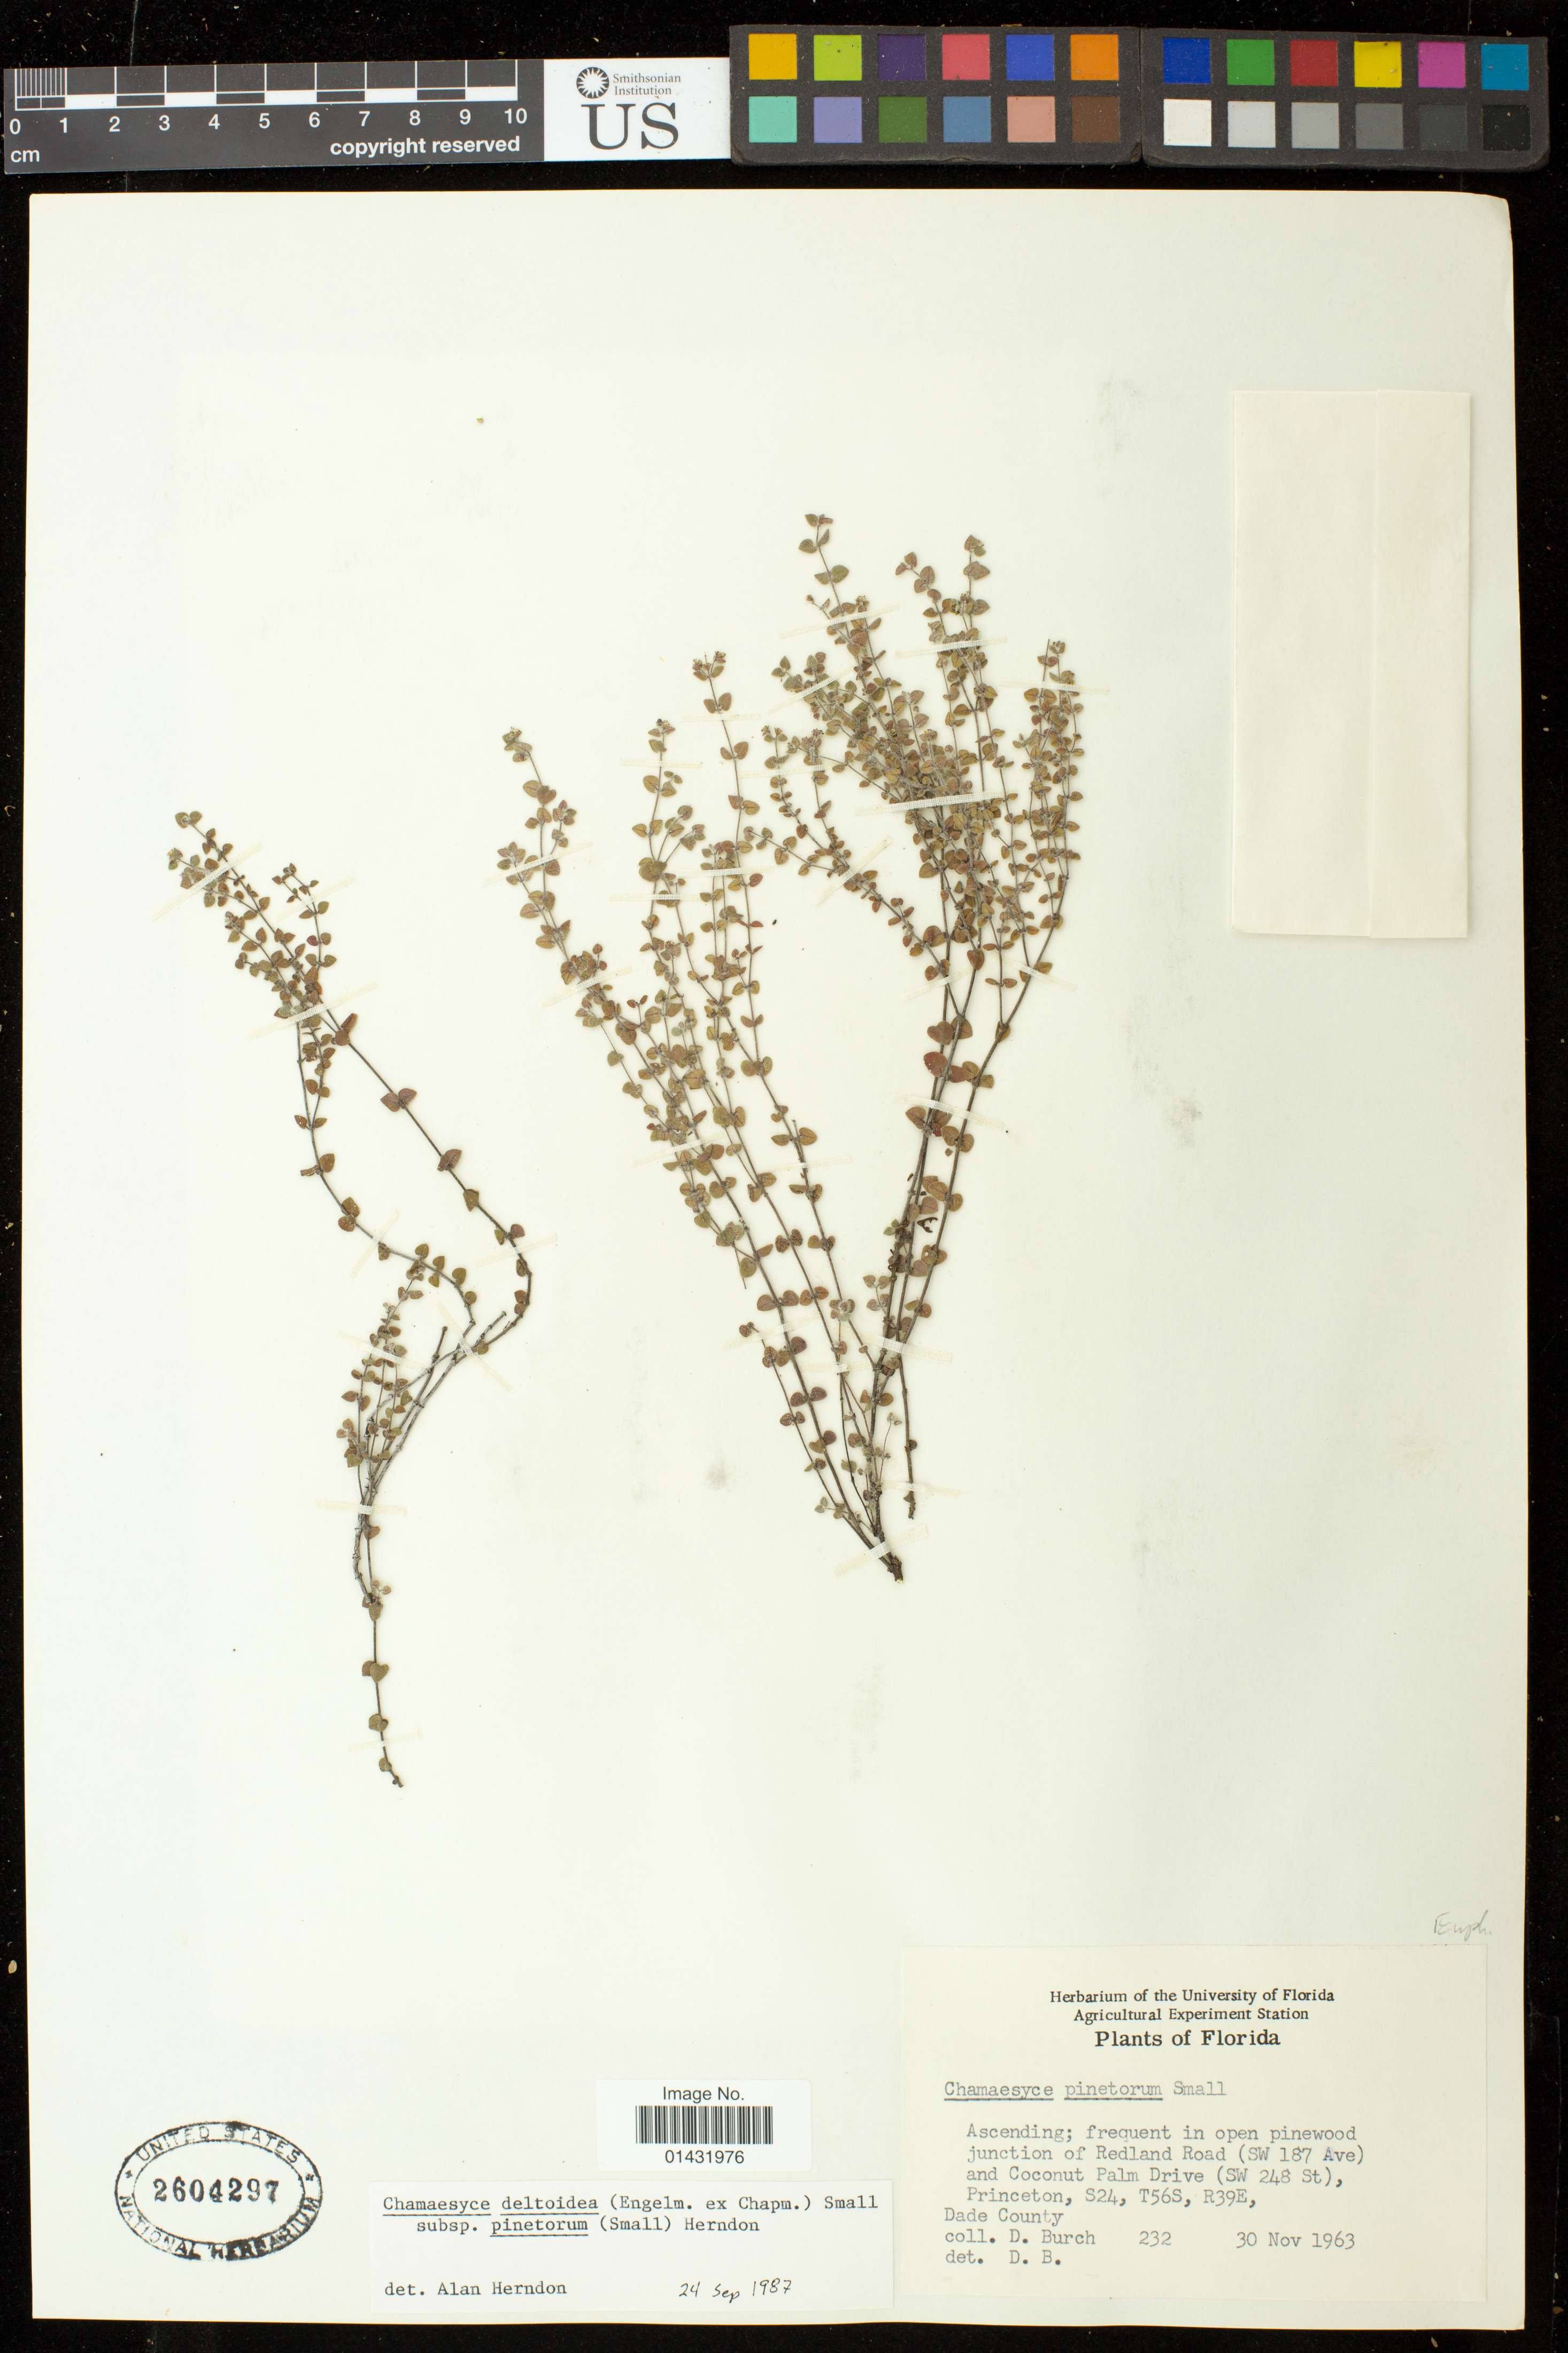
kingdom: Plantae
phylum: Tracheophyta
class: Magnoliopsida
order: Malpighiales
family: Euphorbiaceae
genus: Euphorbia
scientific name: Euphorbia deltoidea subsp. deltoidea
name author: Engelm. ex Chapm.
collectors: D. Burch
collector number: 232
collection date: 1963-11-30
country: United States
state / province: Florida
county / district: Miami-Dade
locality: Open pinewood junction of Redland Road (SW 187 Ave) and Coconut Palm Drive (SW 248 St), Princeton, S24, T56S, R39E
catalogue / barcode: US 2604297